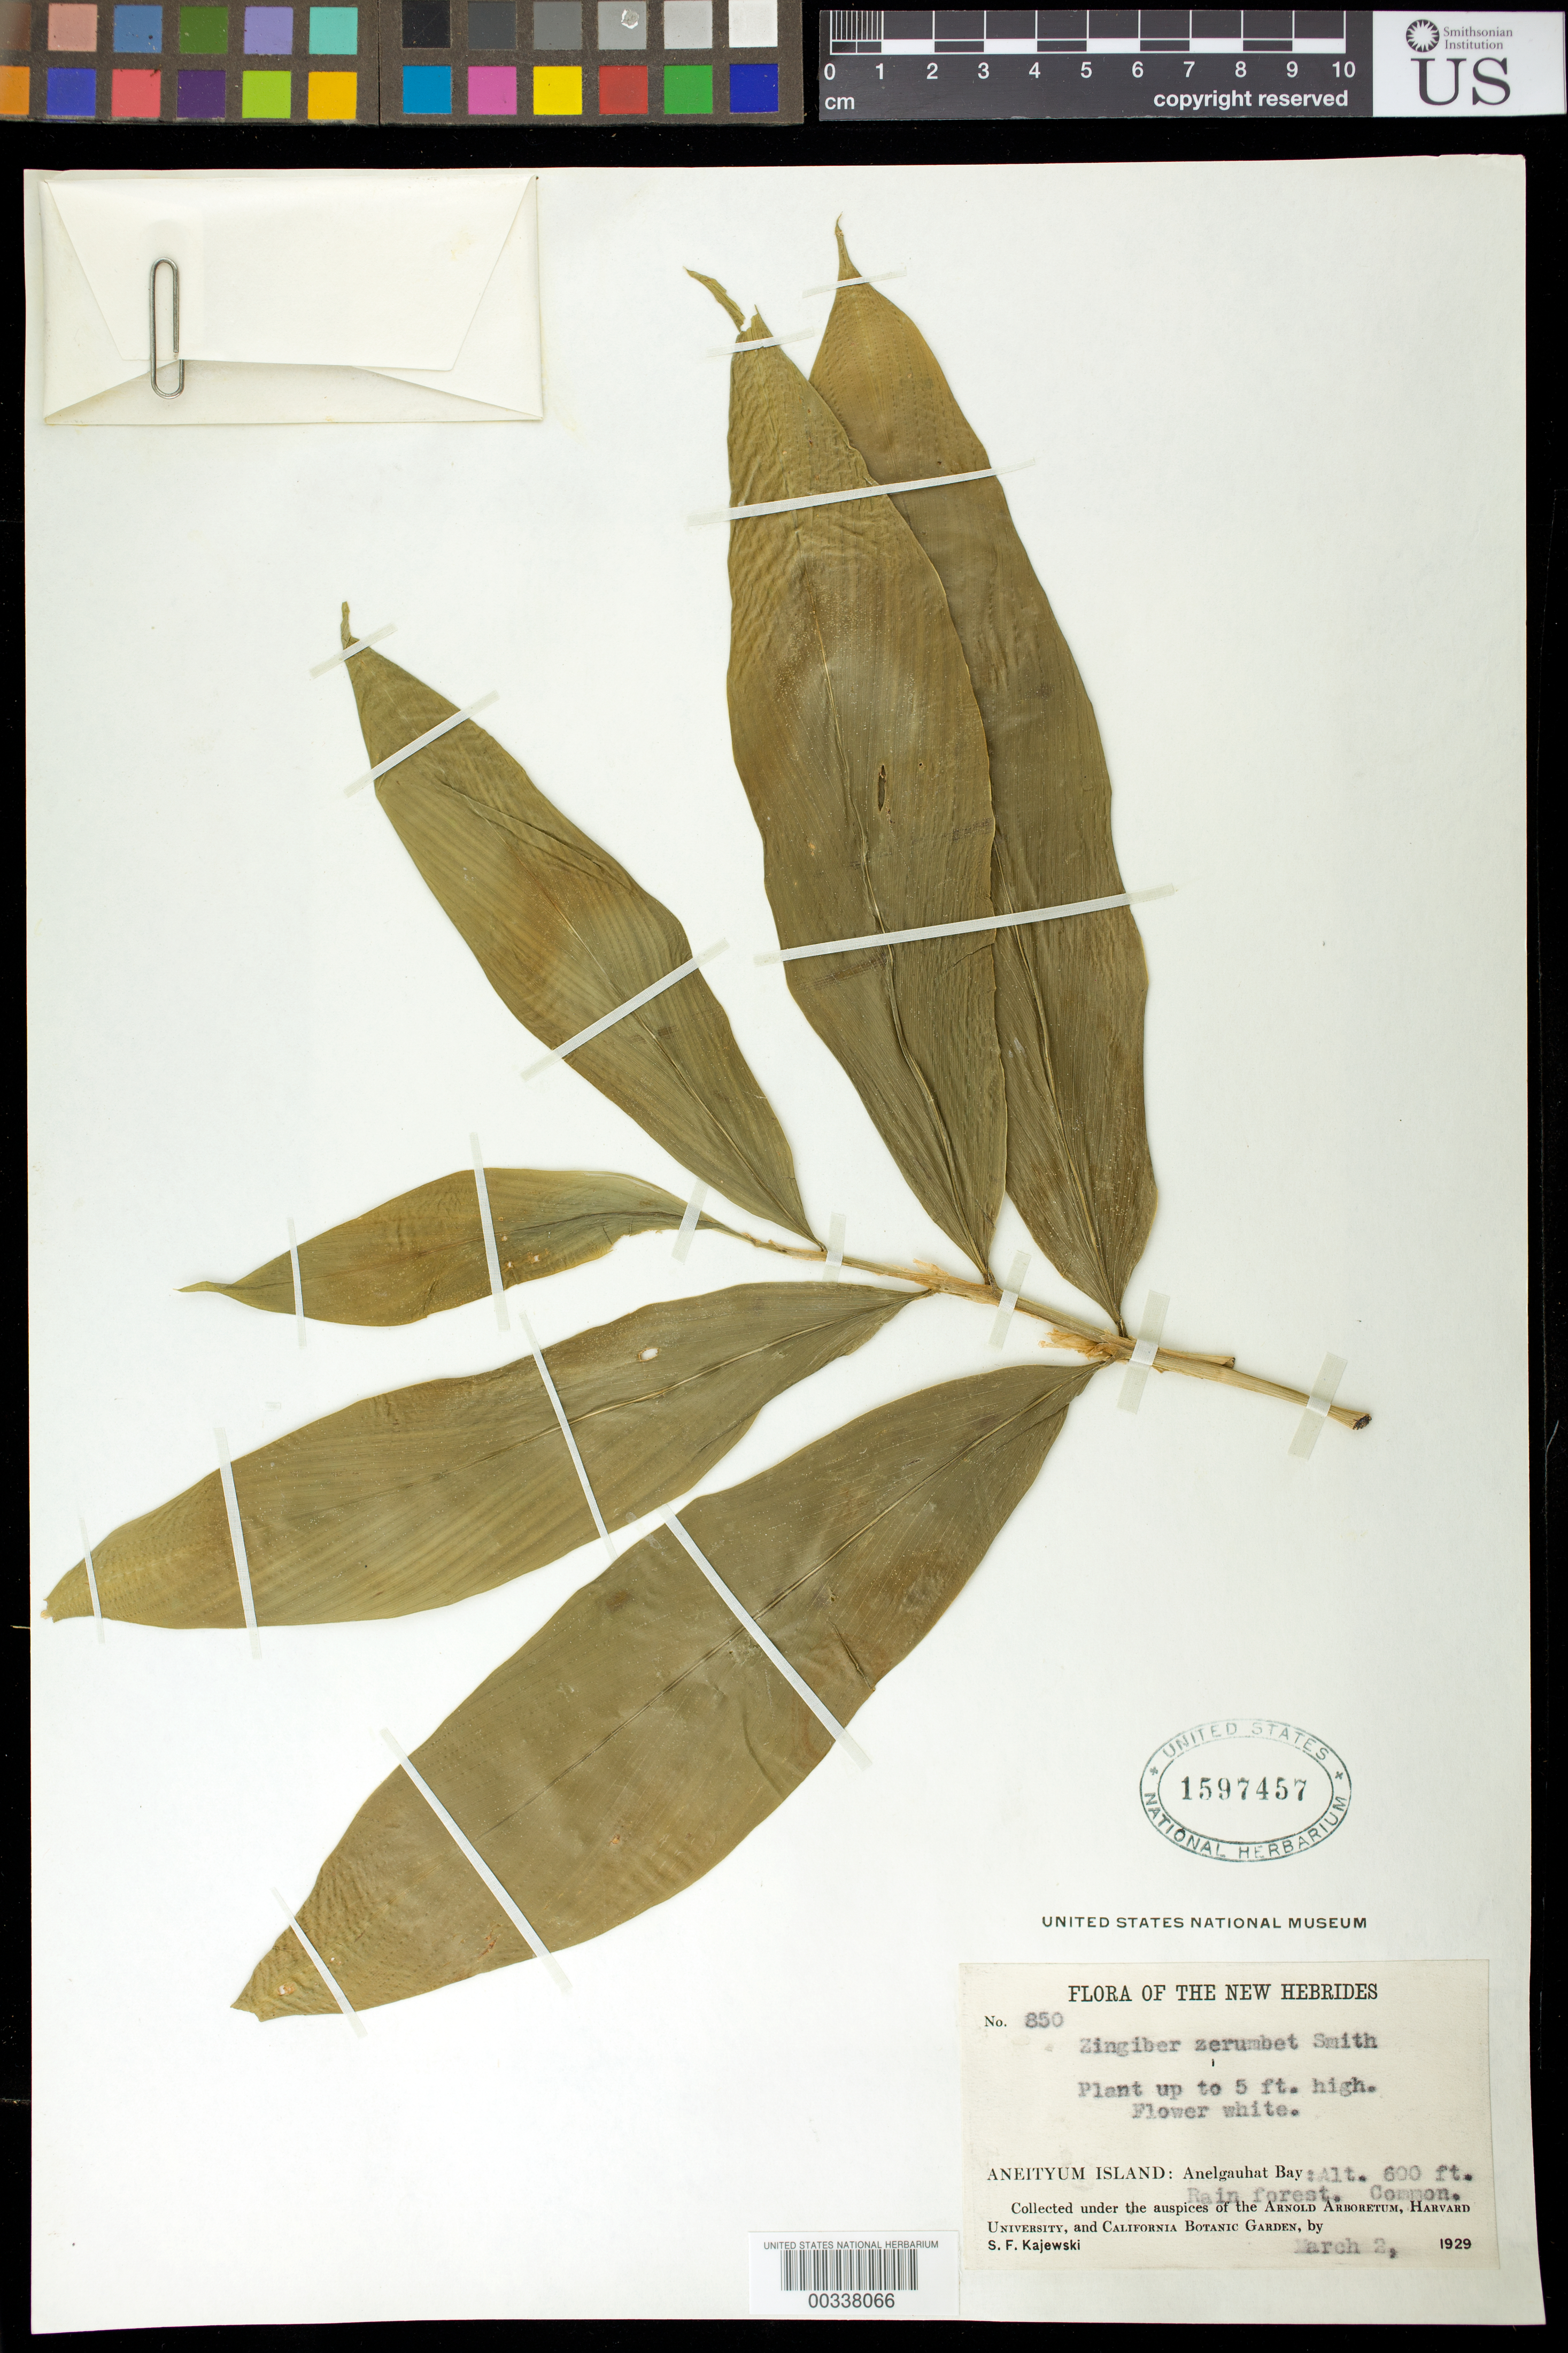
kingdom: Plantae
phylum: Tracheophyta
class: Liliopsida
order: Zingiberales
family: Zingiberaceae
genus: Zingiber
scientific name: Zingiber zerumbet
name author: (L.) Sm.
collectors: S. Kajewski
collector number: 850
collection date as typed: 02 Mar 1929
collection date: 1929-03-02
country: Vanuatu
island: Anatom [Aneityum]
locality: Flora of the new hebrides, anelgauhat bay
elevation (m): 183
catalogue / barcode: US 1597457